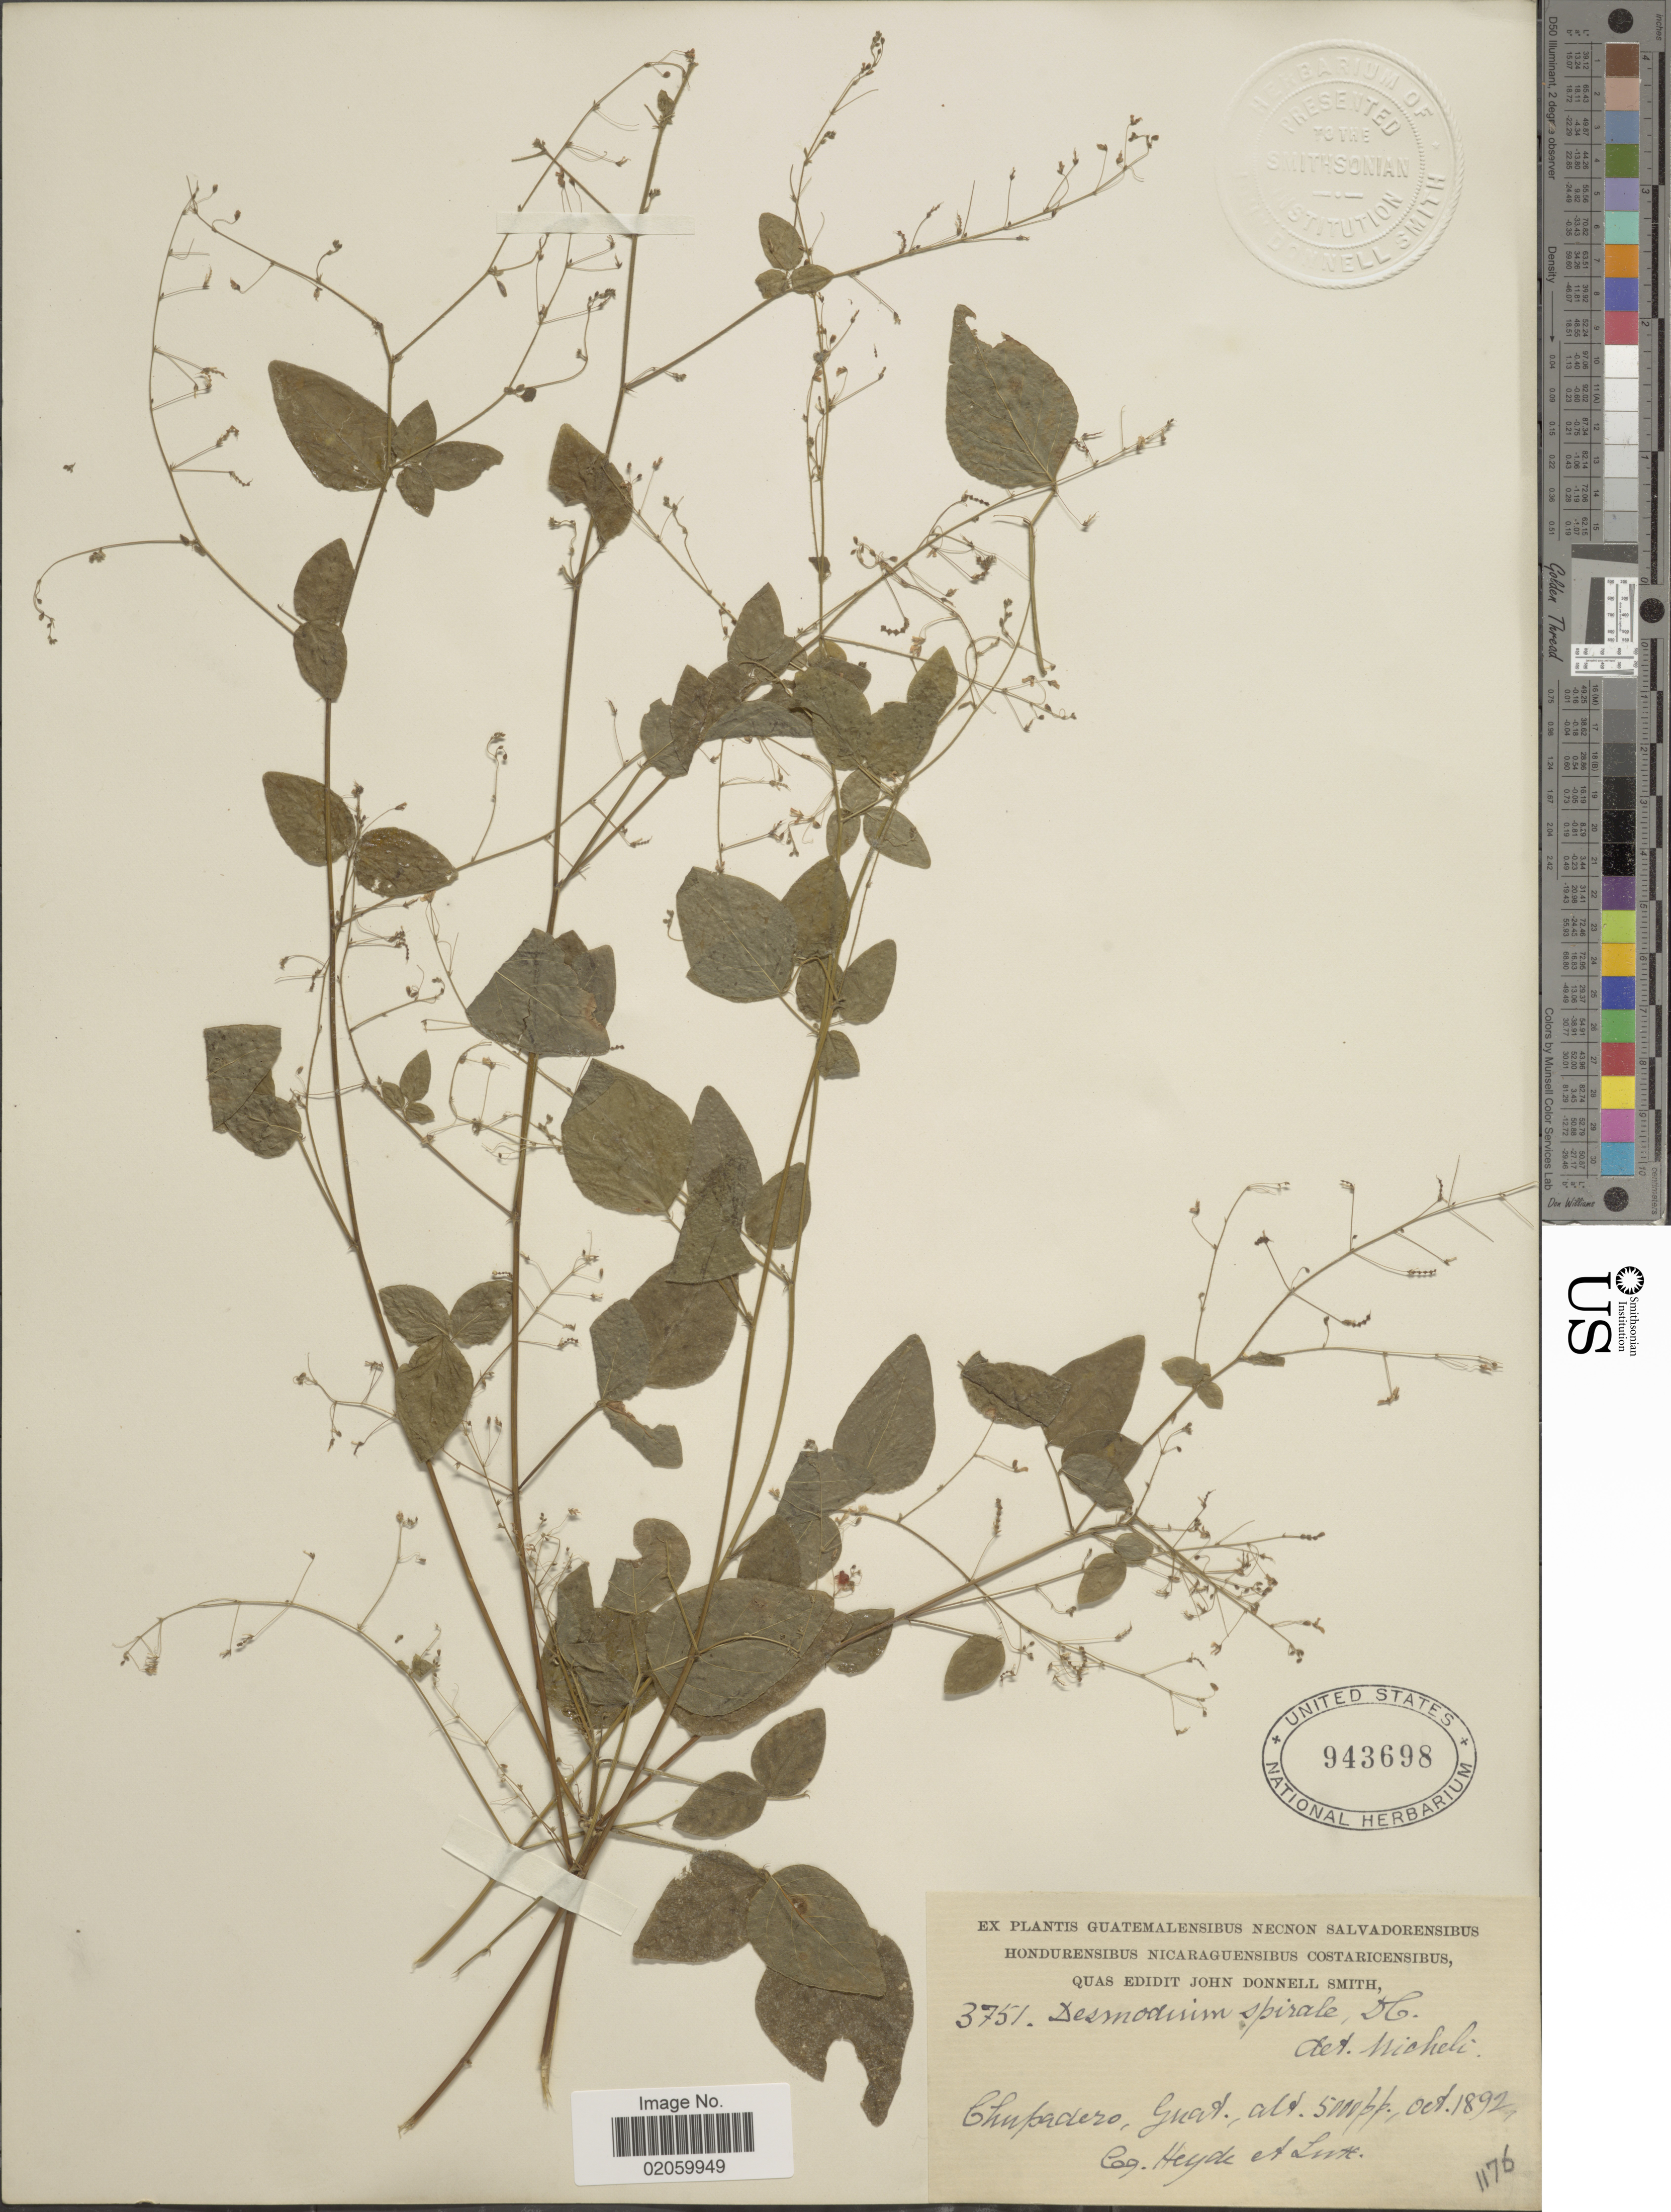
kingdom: Plantae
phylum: Tracheophyta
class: Magnoliopsida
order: Fabales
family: Fabaceae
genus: Desmodium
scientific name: Desmodium procumbens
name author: (Mill.) Hitchc.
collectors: Heyde & Lux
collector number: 3751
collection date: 1892-10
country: Guatemala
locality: Chupadero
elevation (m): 1524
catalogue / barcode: US 943698